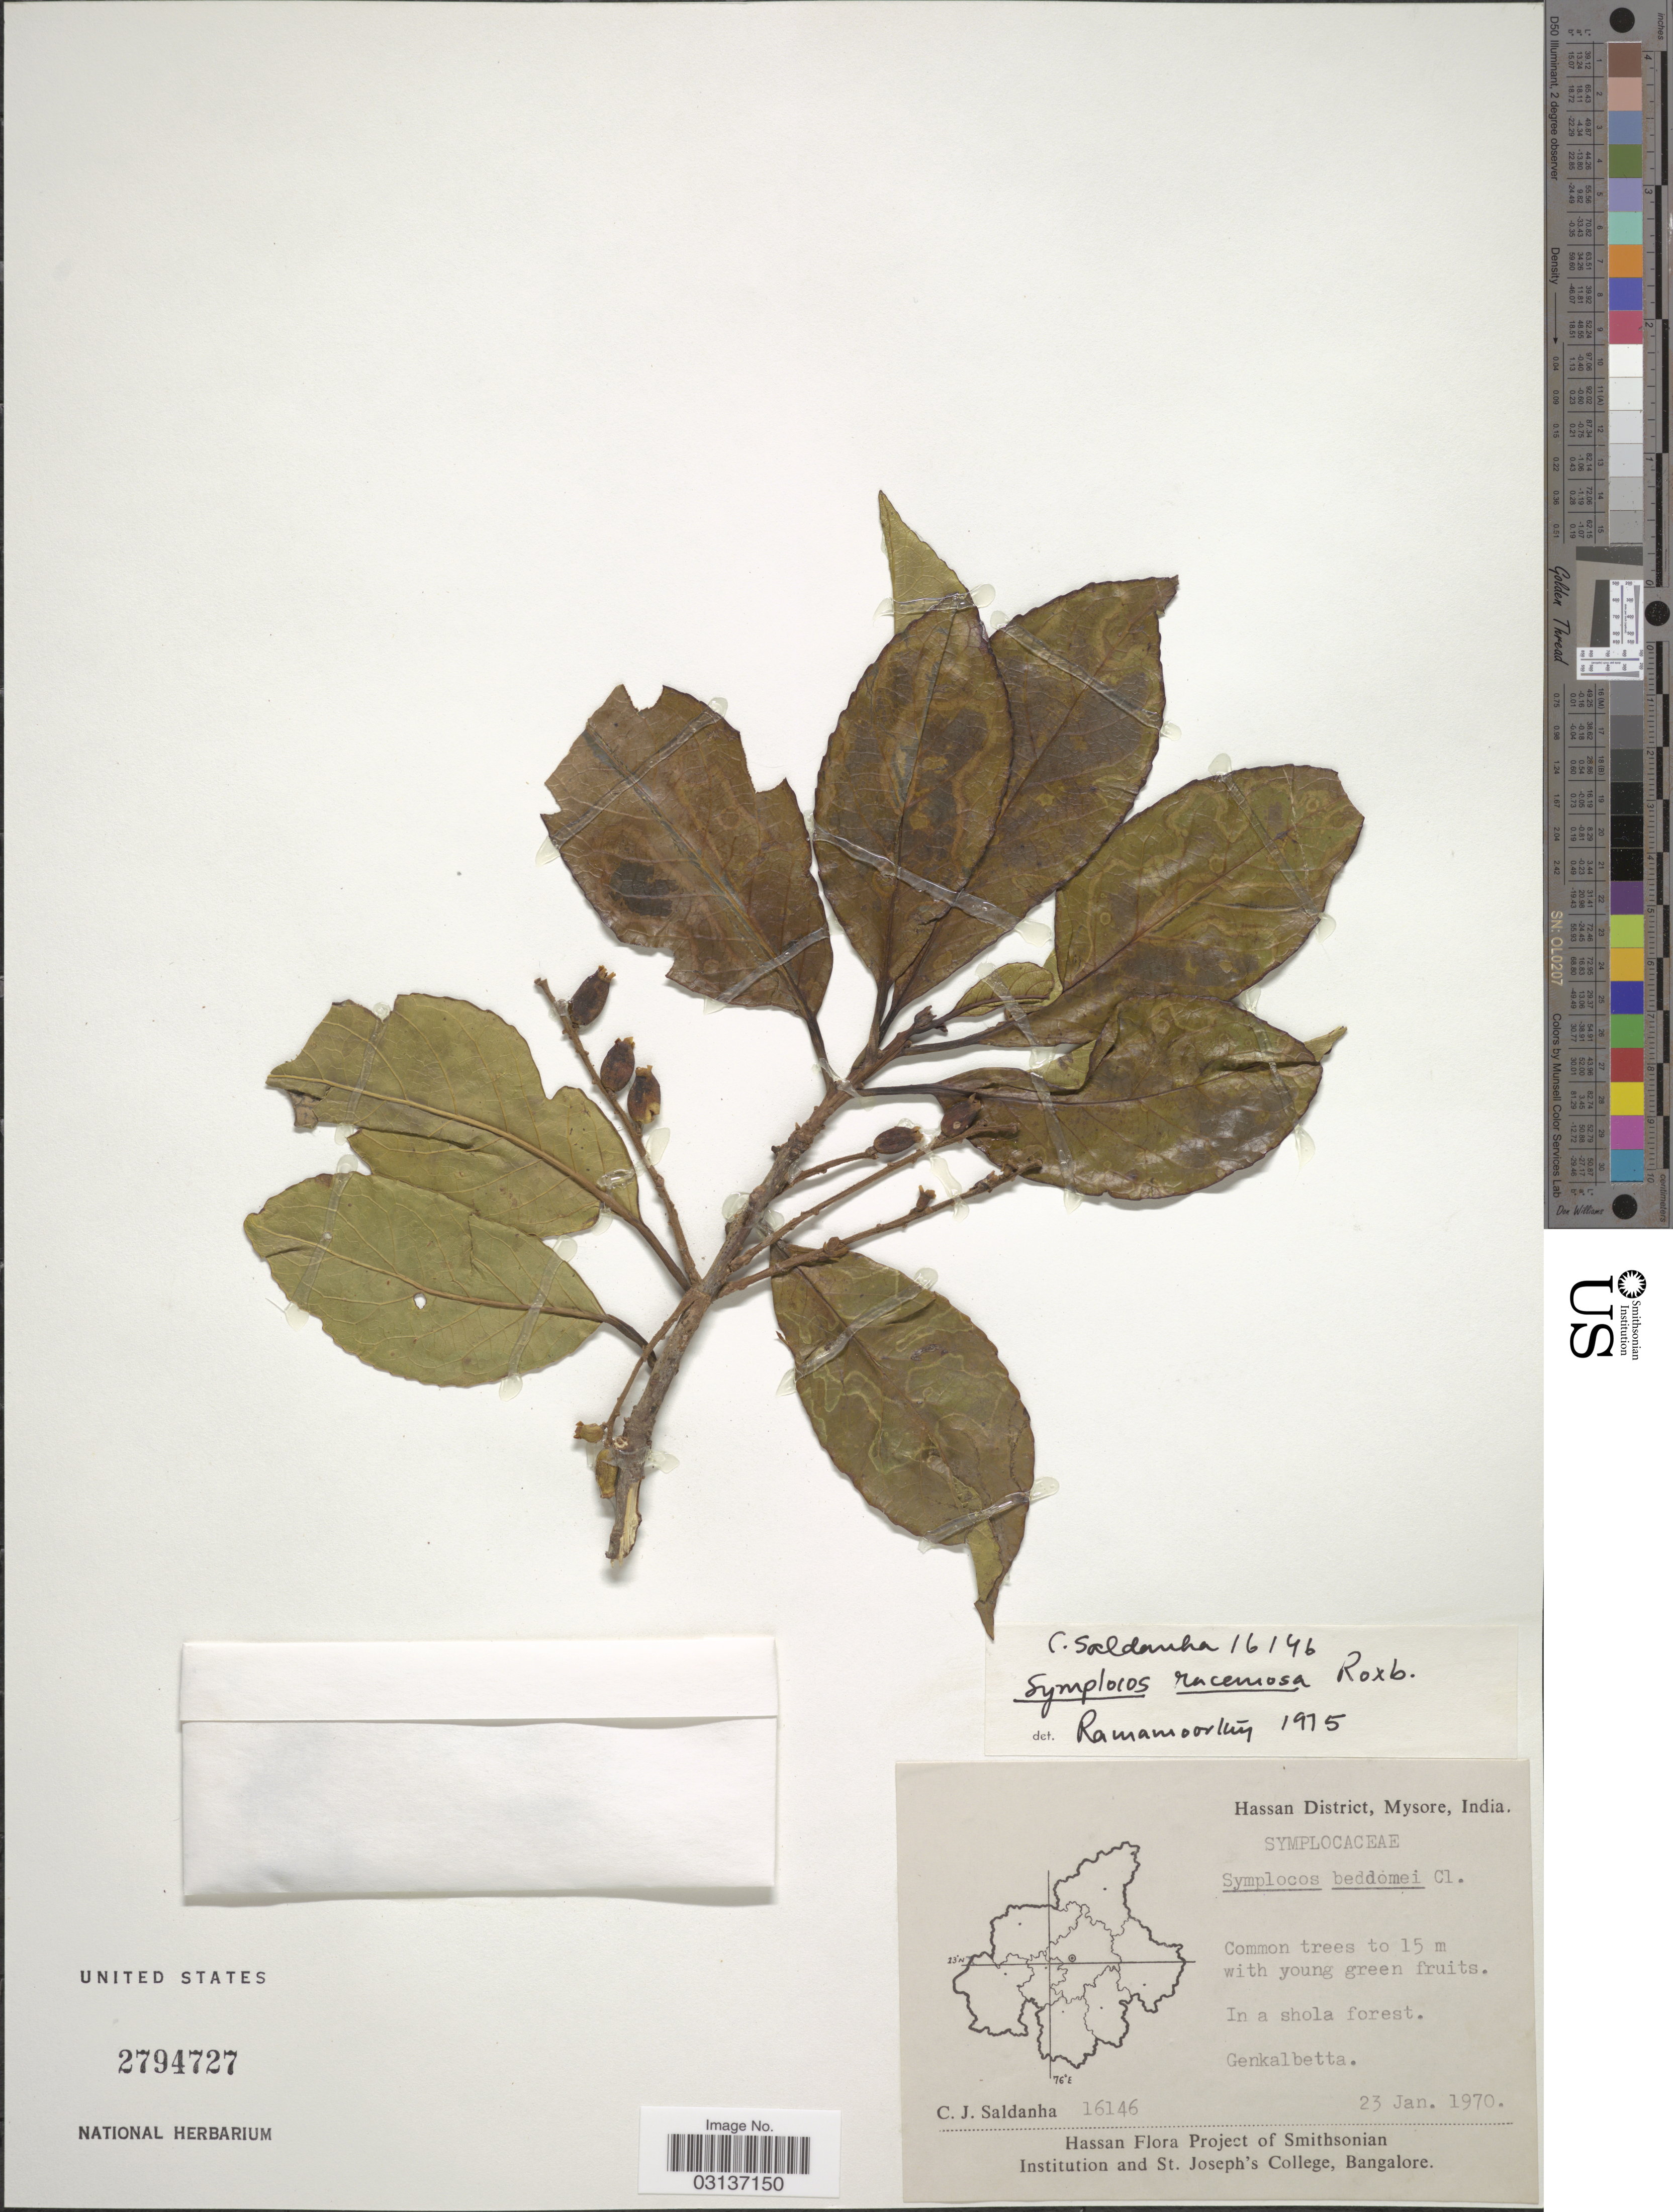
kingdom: Plantae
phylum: Tracheophyta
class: Magnoliopsida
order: Ericales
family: Symplocaceae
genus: Symplocos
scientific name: Symplocos racemosa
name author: Roxb.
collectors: C. J. Saldanha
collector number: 16146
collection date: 1970-01-23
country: India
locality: Hassan District, Mysore. Genkalbetta.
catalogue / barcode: US 2794727